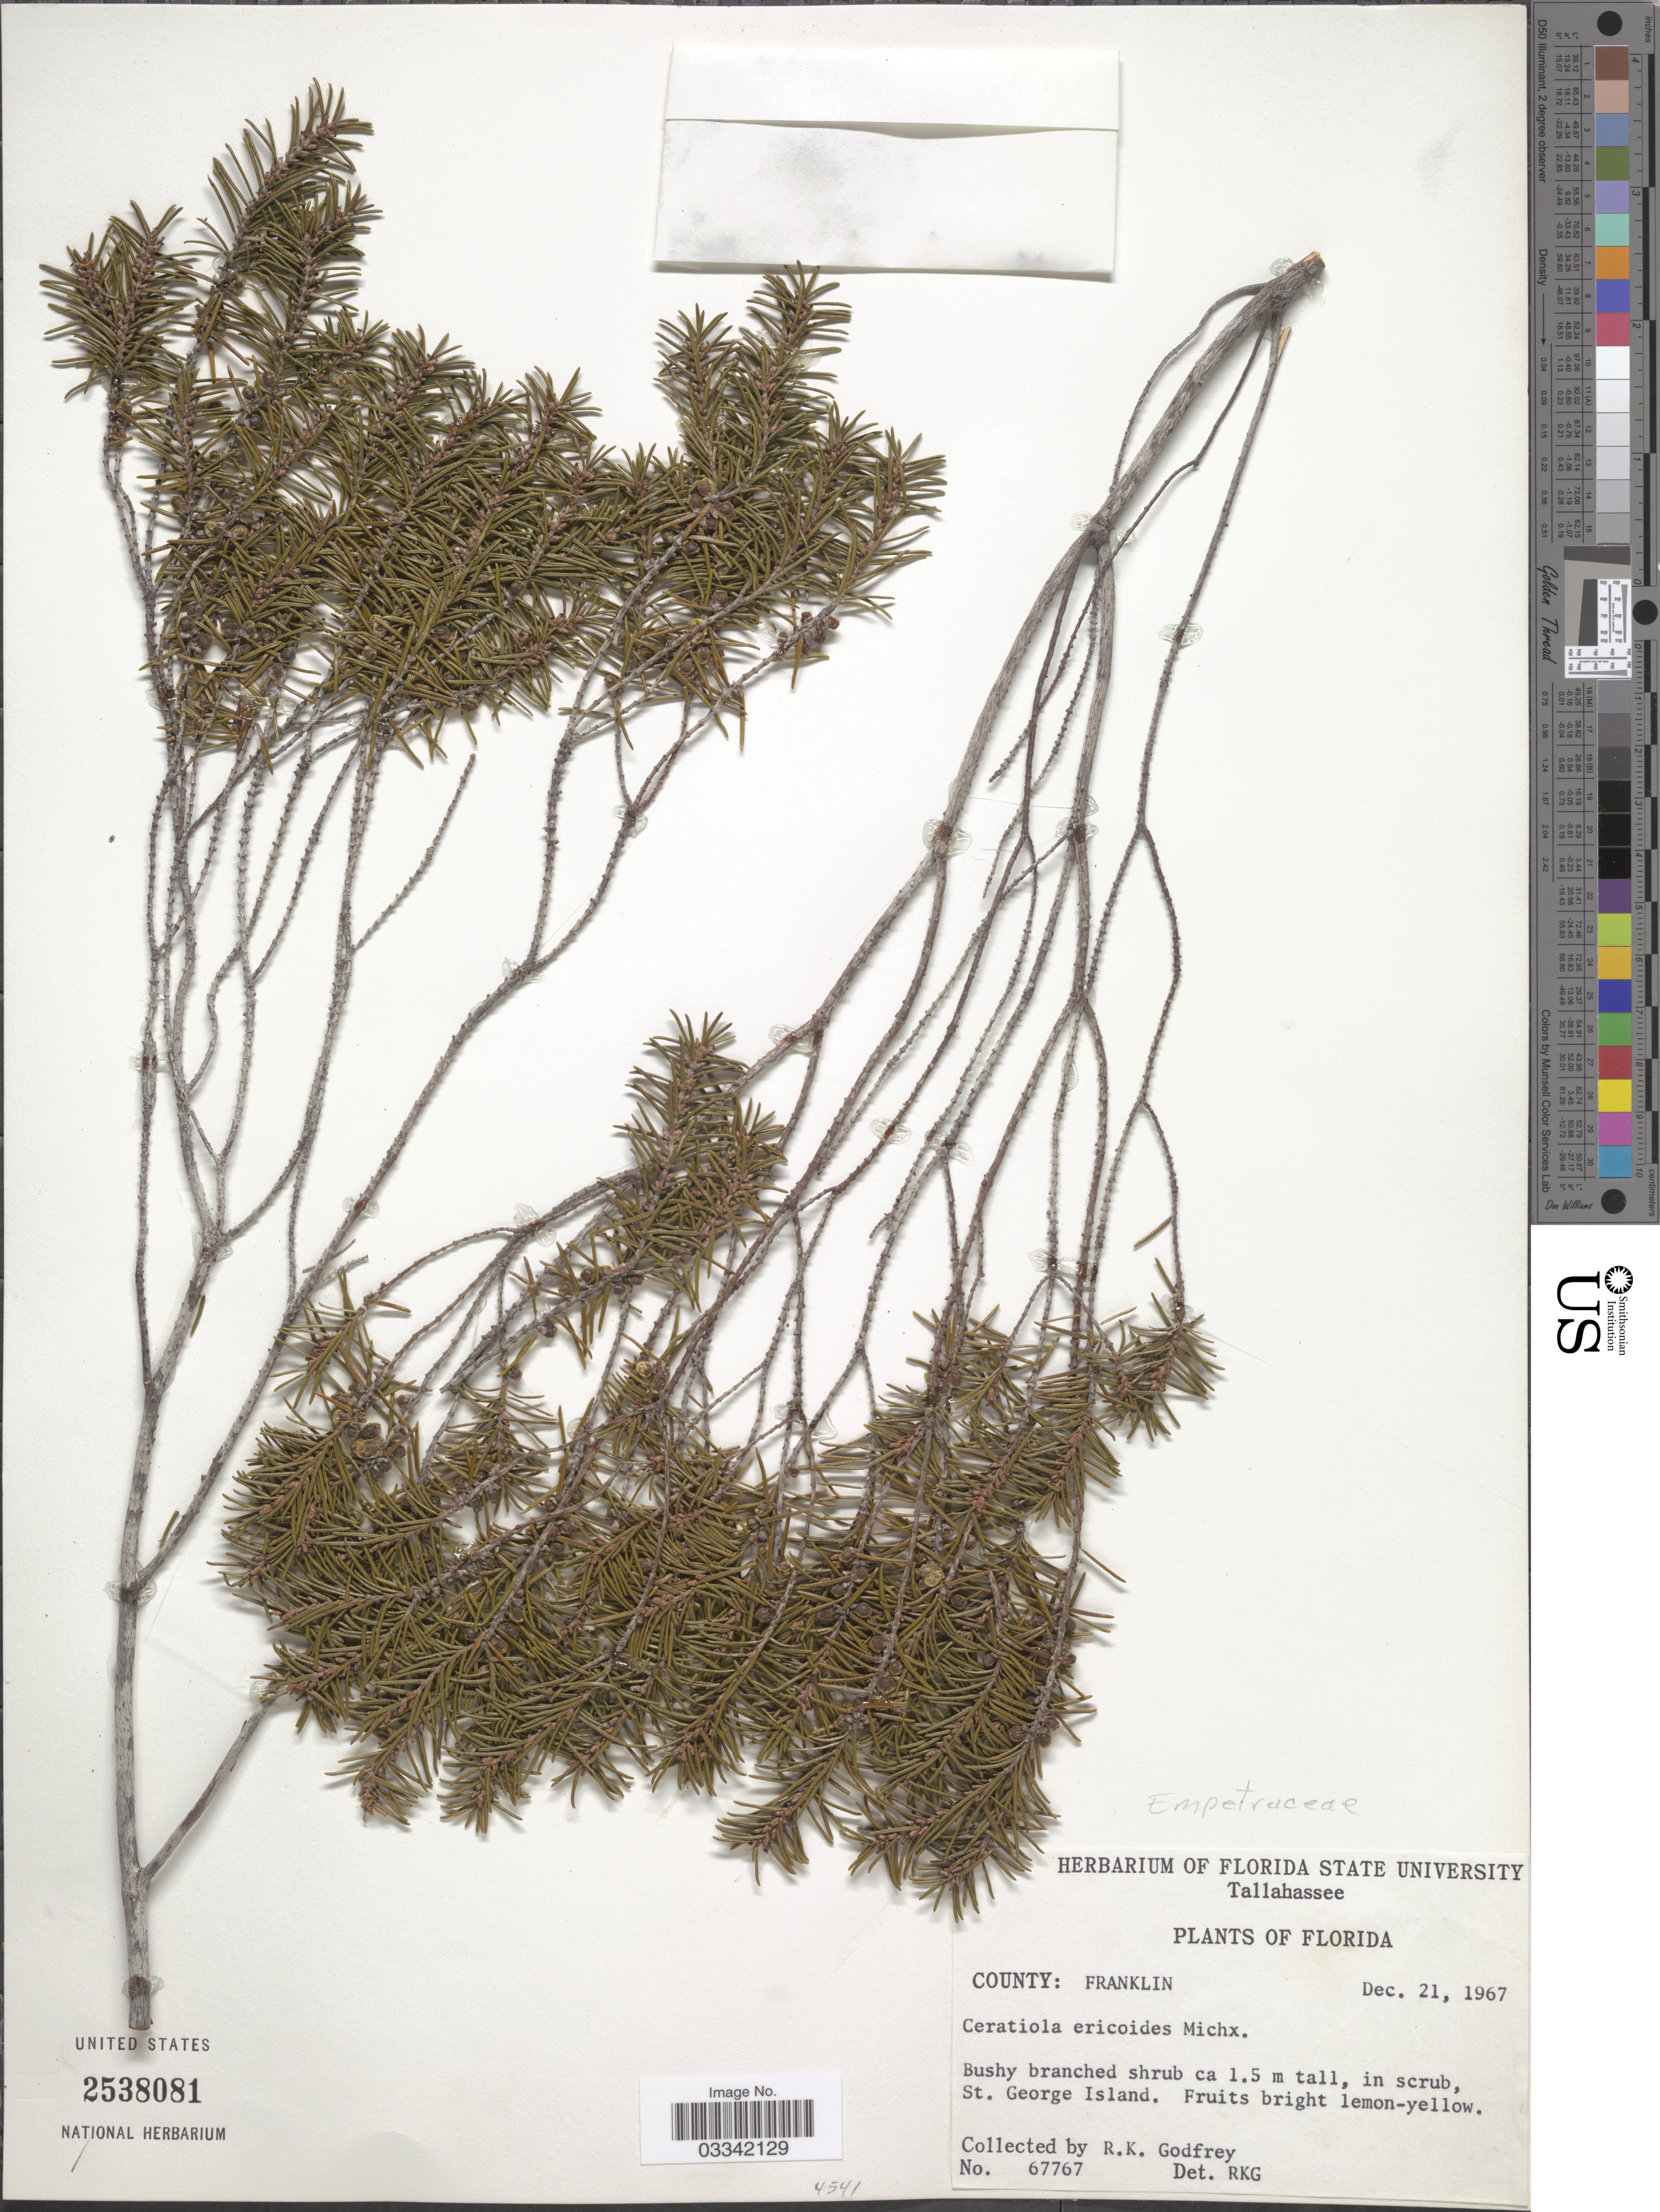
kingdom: Plantae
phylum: Tracheophyta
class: Magnoliopsida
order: Ericales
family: Ericaceae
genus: Ceratiola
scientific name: Ceratiola ericoides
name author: Michx.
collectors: R. K. Godfrey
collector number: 67767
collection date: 1967-12-21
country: United States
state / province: Florida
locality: County: Franklin, St. George Island.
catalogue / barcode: US 2538081